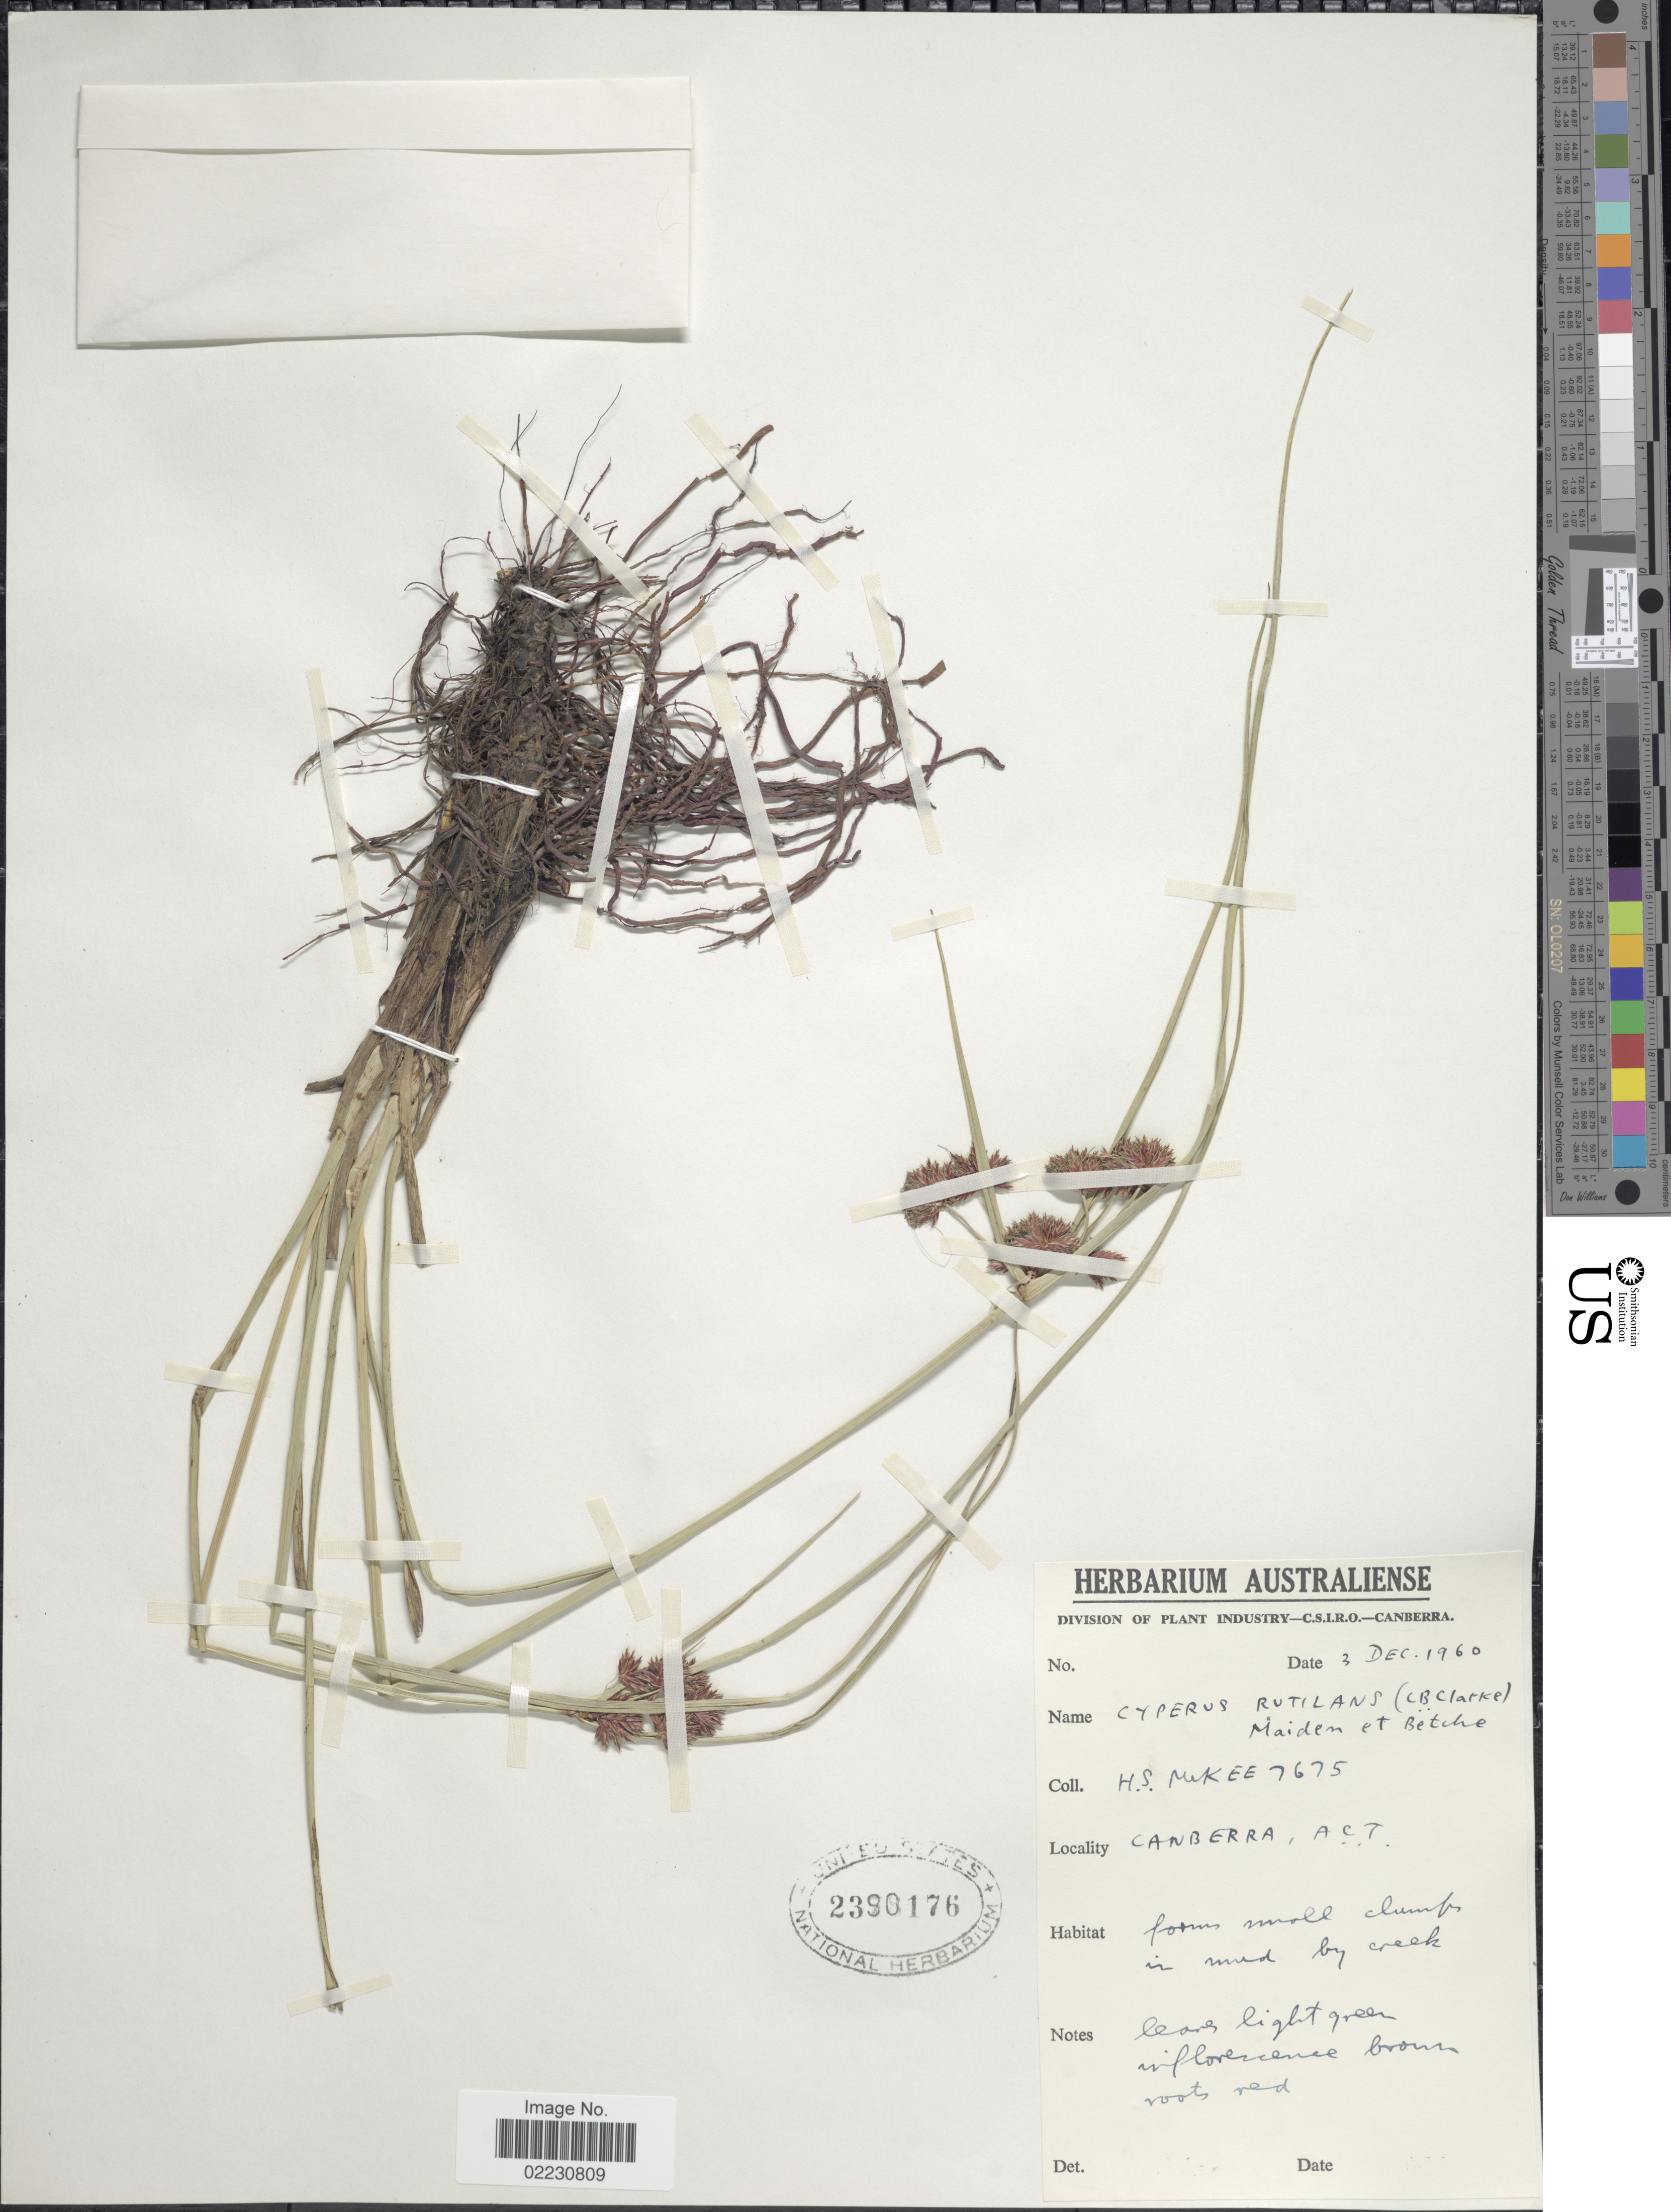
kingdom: Plantae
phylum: Tracheophyta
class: Liliopsida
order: Poales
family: Cyperaceae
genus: Cyperus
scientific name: Cyperus lhotskyanus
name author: Boeckeler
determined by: Wilson, K. L.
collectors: H. S. McKee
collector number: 7675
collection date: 1960-12-03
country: Australia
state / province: Australian Capital Territory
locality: Canberra, Australian Capital Territory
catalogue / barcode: US 2390176